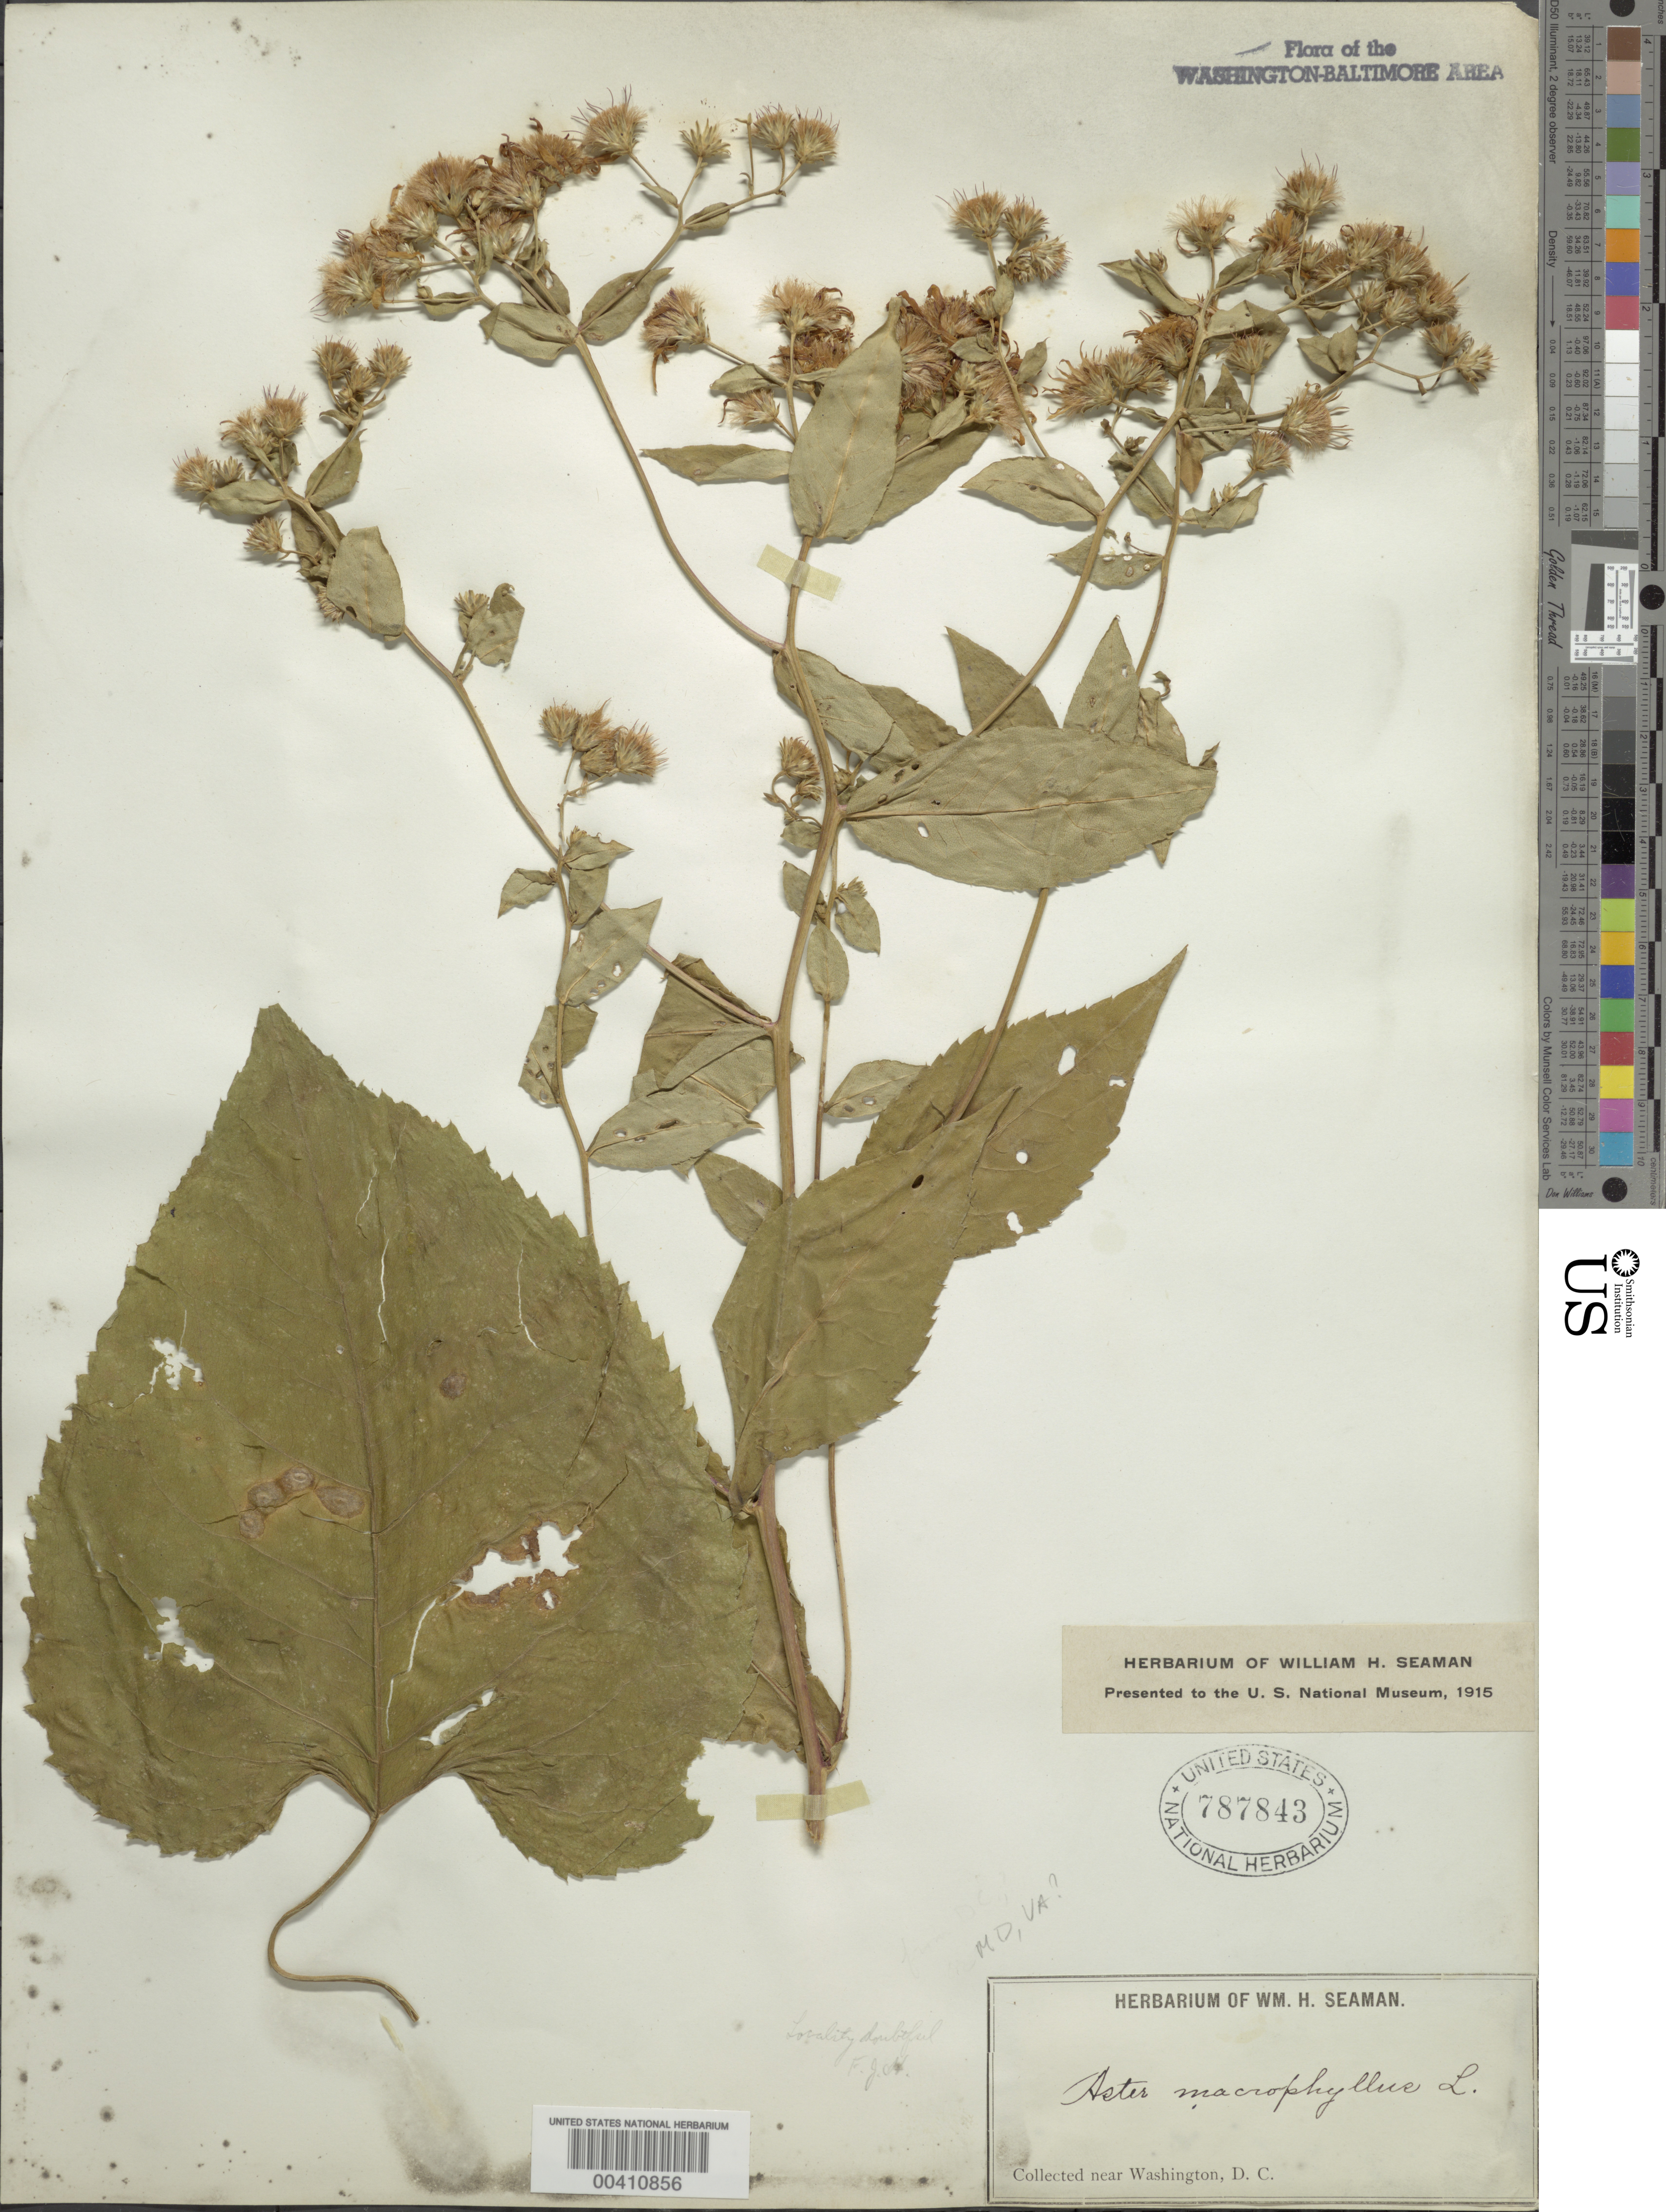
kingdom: Plantae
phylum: Tracheophyta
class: Magnoliopsida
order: Asterales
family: Asteraceae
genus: Eurybia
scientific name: Eurybia macrophylla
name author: (L.) Cass.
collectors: W. Seaman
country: United States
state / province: District of Columbia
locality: Washington DC Area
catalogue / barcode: US 787843